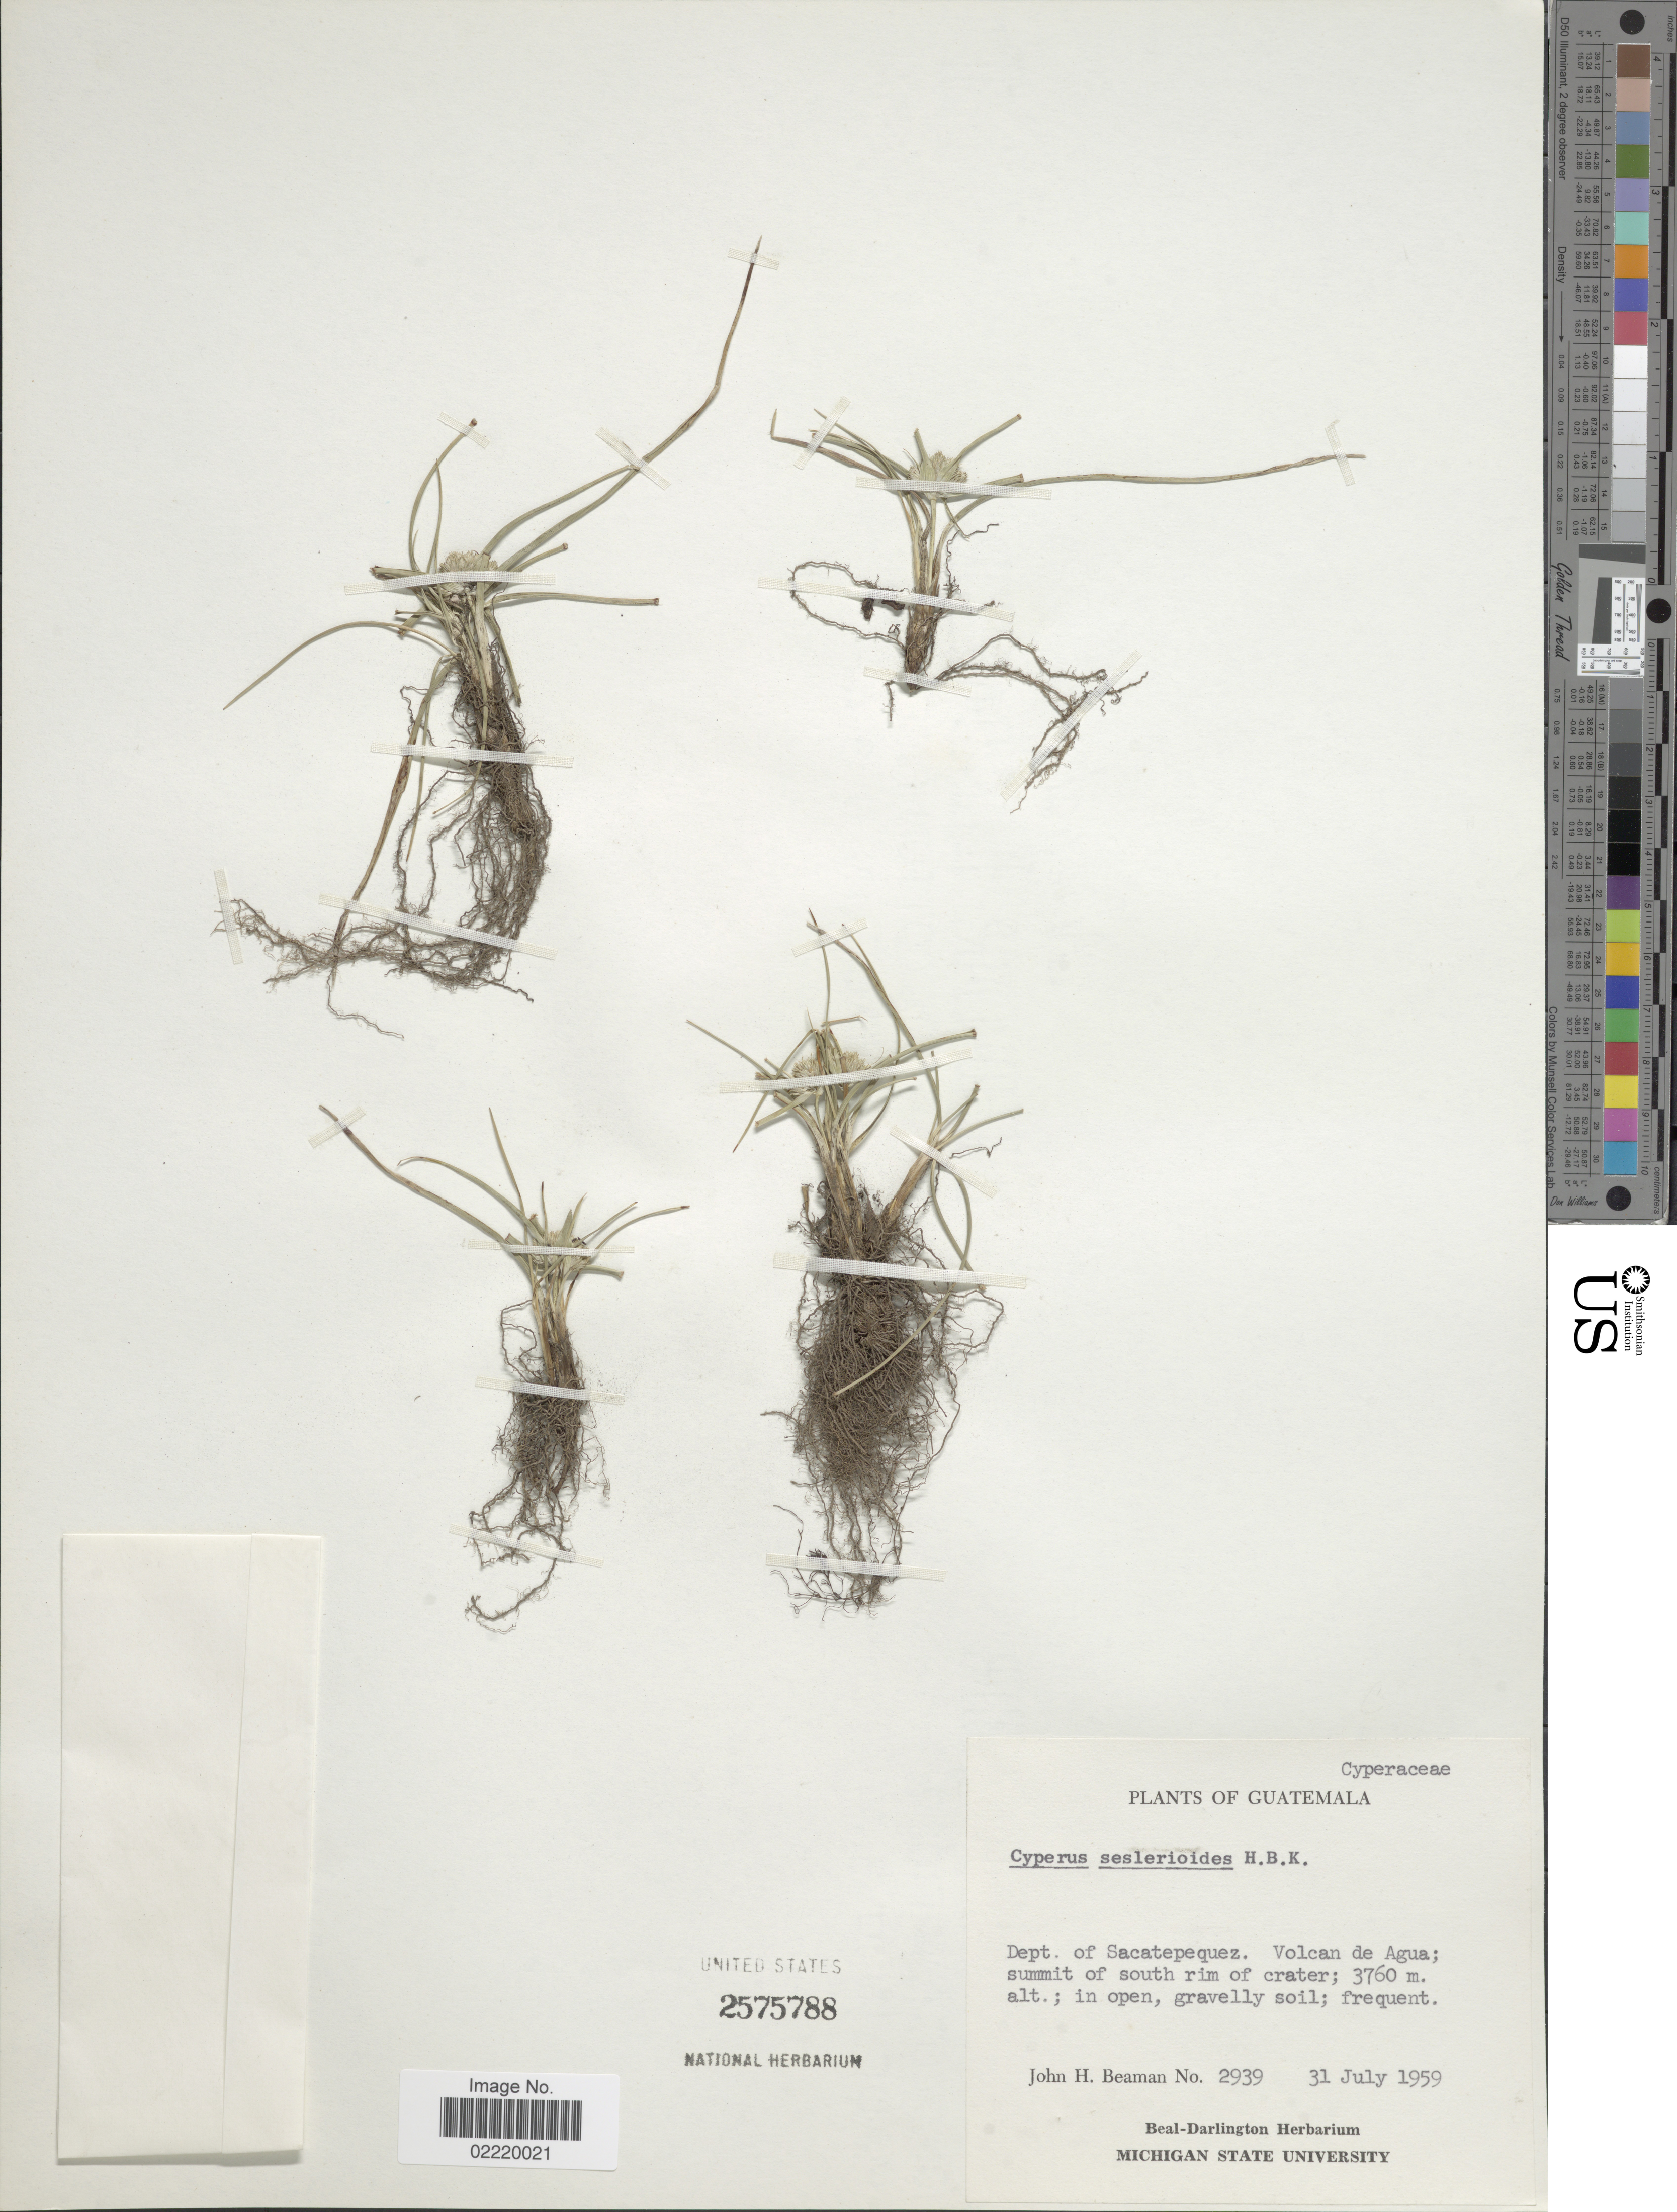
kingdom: Plantae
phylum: Tracheophyta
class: Liliopsida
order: Poales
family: Cyperaceae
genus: Cyperus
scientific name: Cyperus seslerioides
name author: Kunth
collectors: J. H. Beaman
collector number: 2939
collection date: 1959-07-31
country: Guatemala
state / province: Sacatepéquez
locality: Volcan de Agua, summit of south rim of crater, in open, gravelly soil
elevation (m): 3760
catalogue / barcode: US 2575788